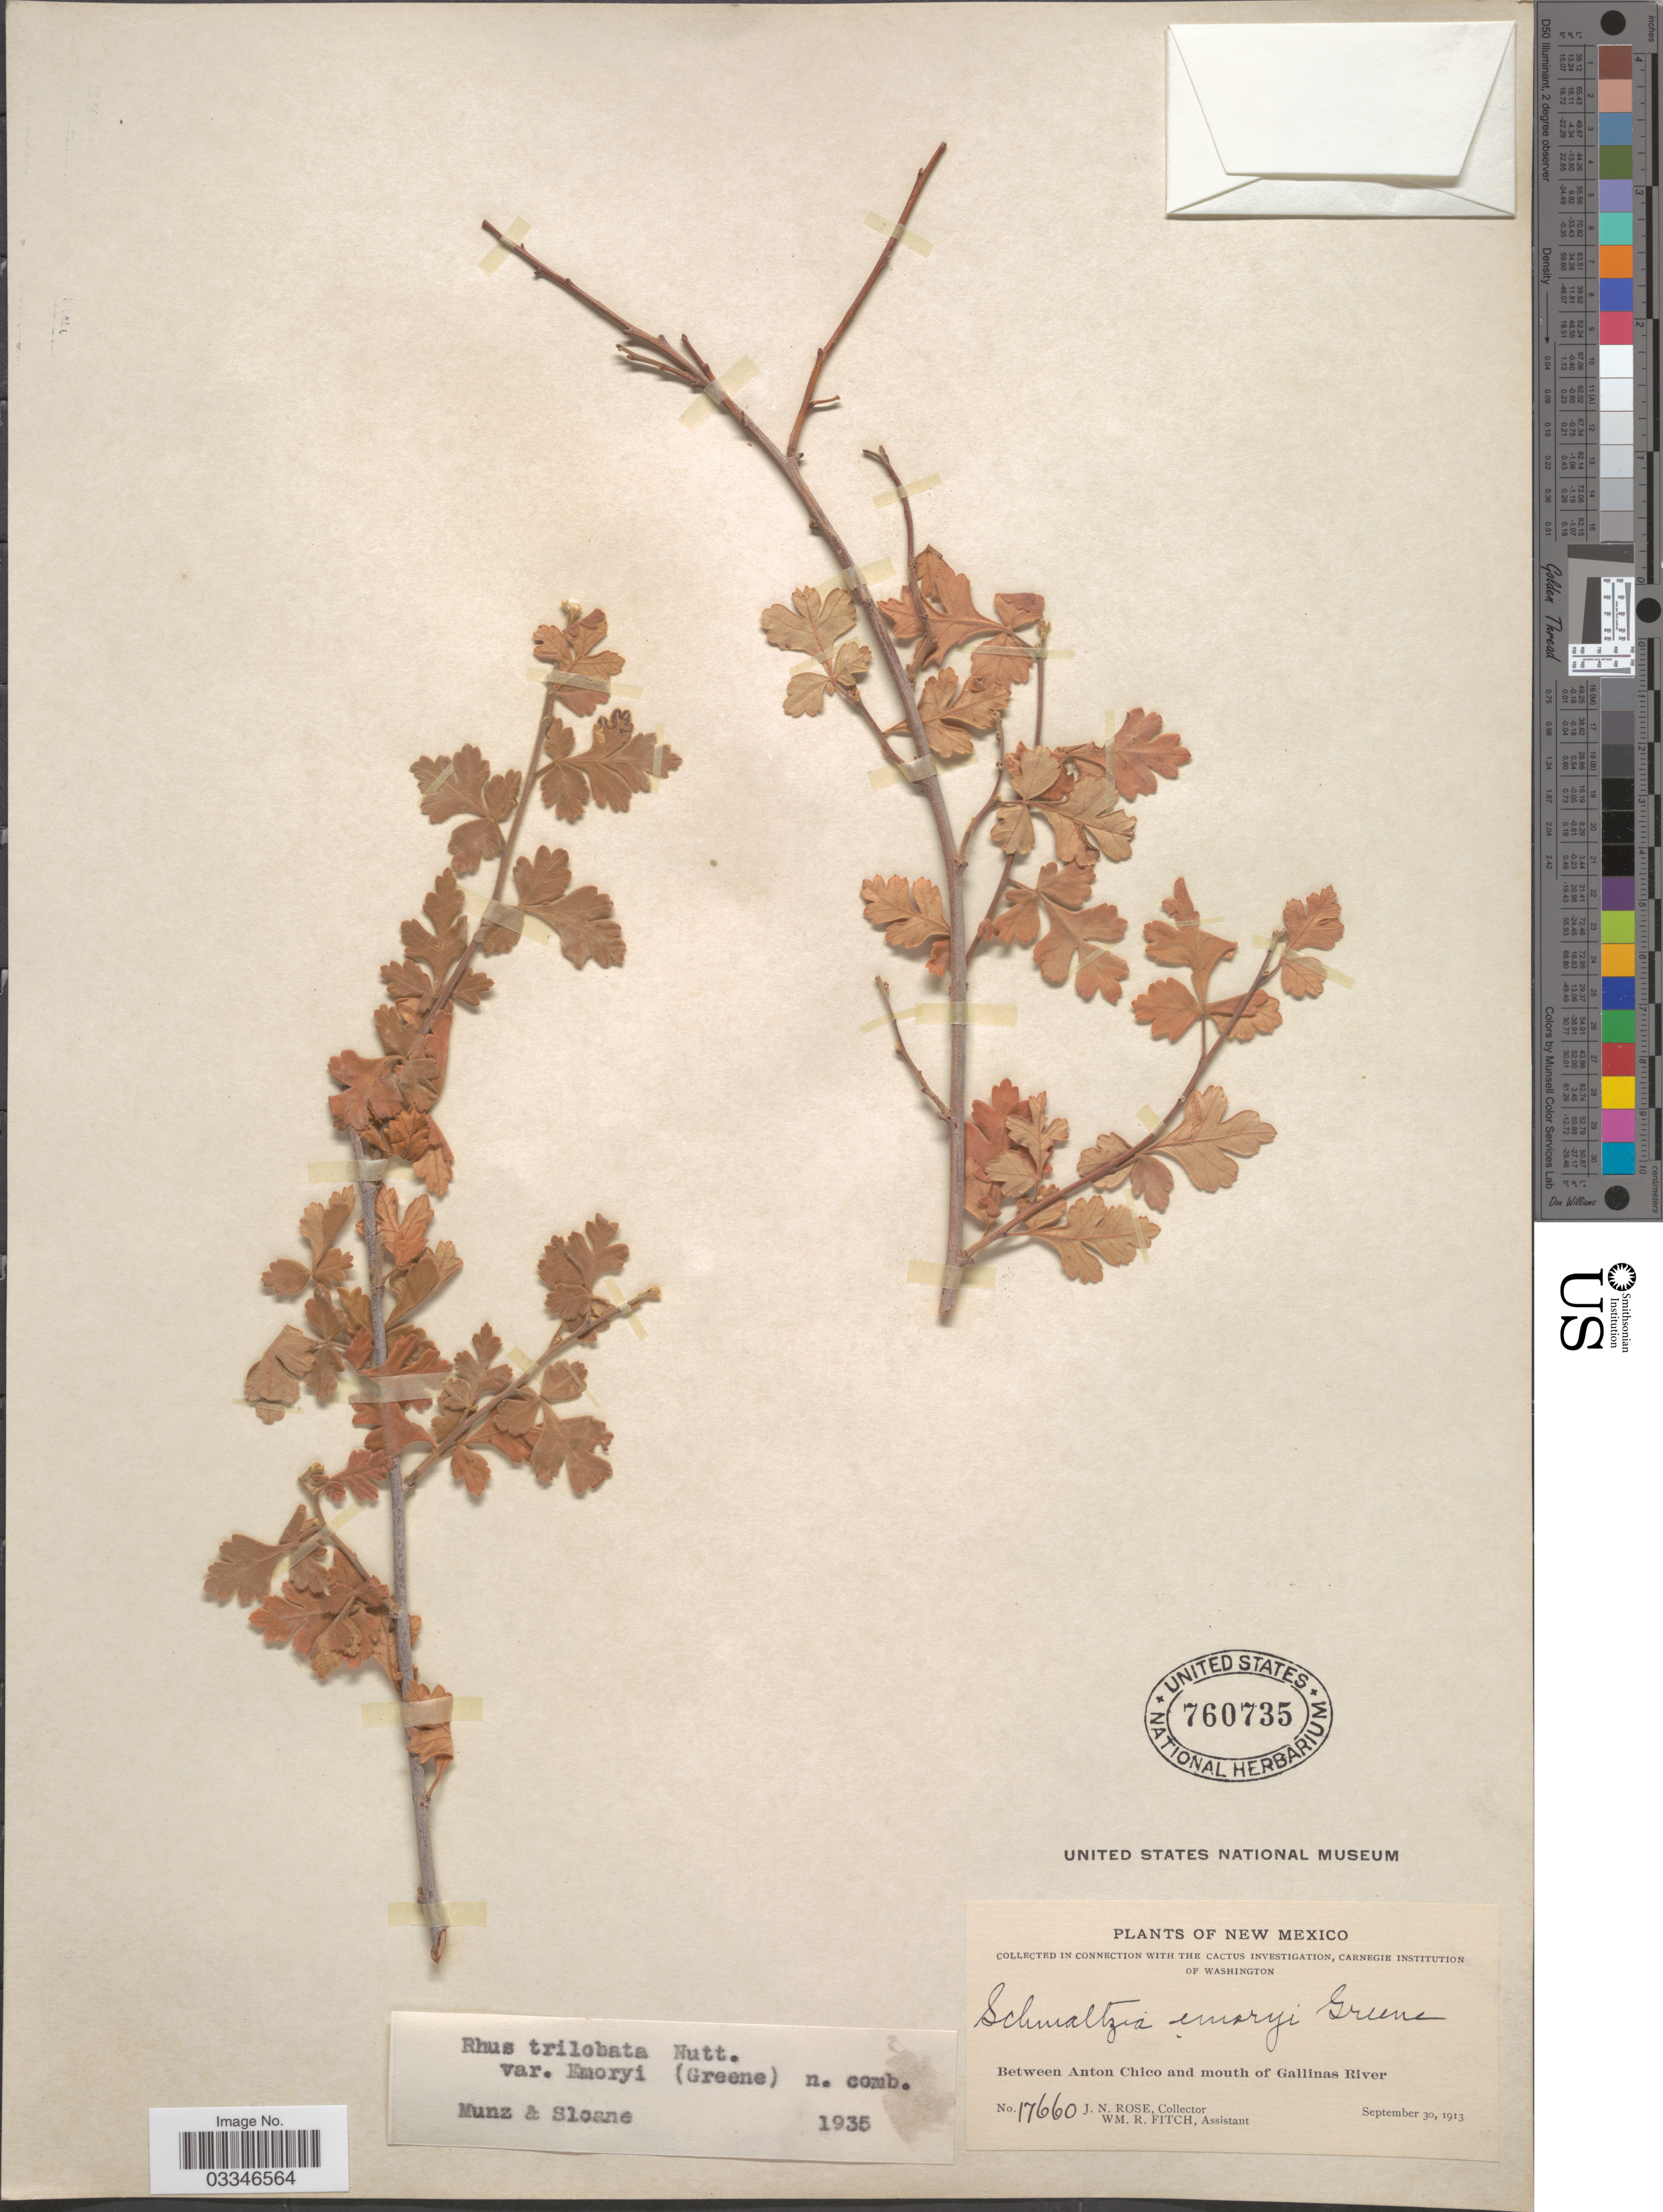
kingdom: Plantae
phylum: Tracheophyta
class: Magnoliopsida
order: Sapindales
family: Anacardiaceae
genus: Rhus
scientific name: Rhus trilobata var. pilosissima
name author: Engl.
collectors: J. N. Rose & W. R. Fitch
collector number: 17660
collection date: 1913-09-30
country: United States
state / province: New Mexico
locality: Between Anton Chico and mouth of Gallinas River.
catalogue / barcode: US 760735